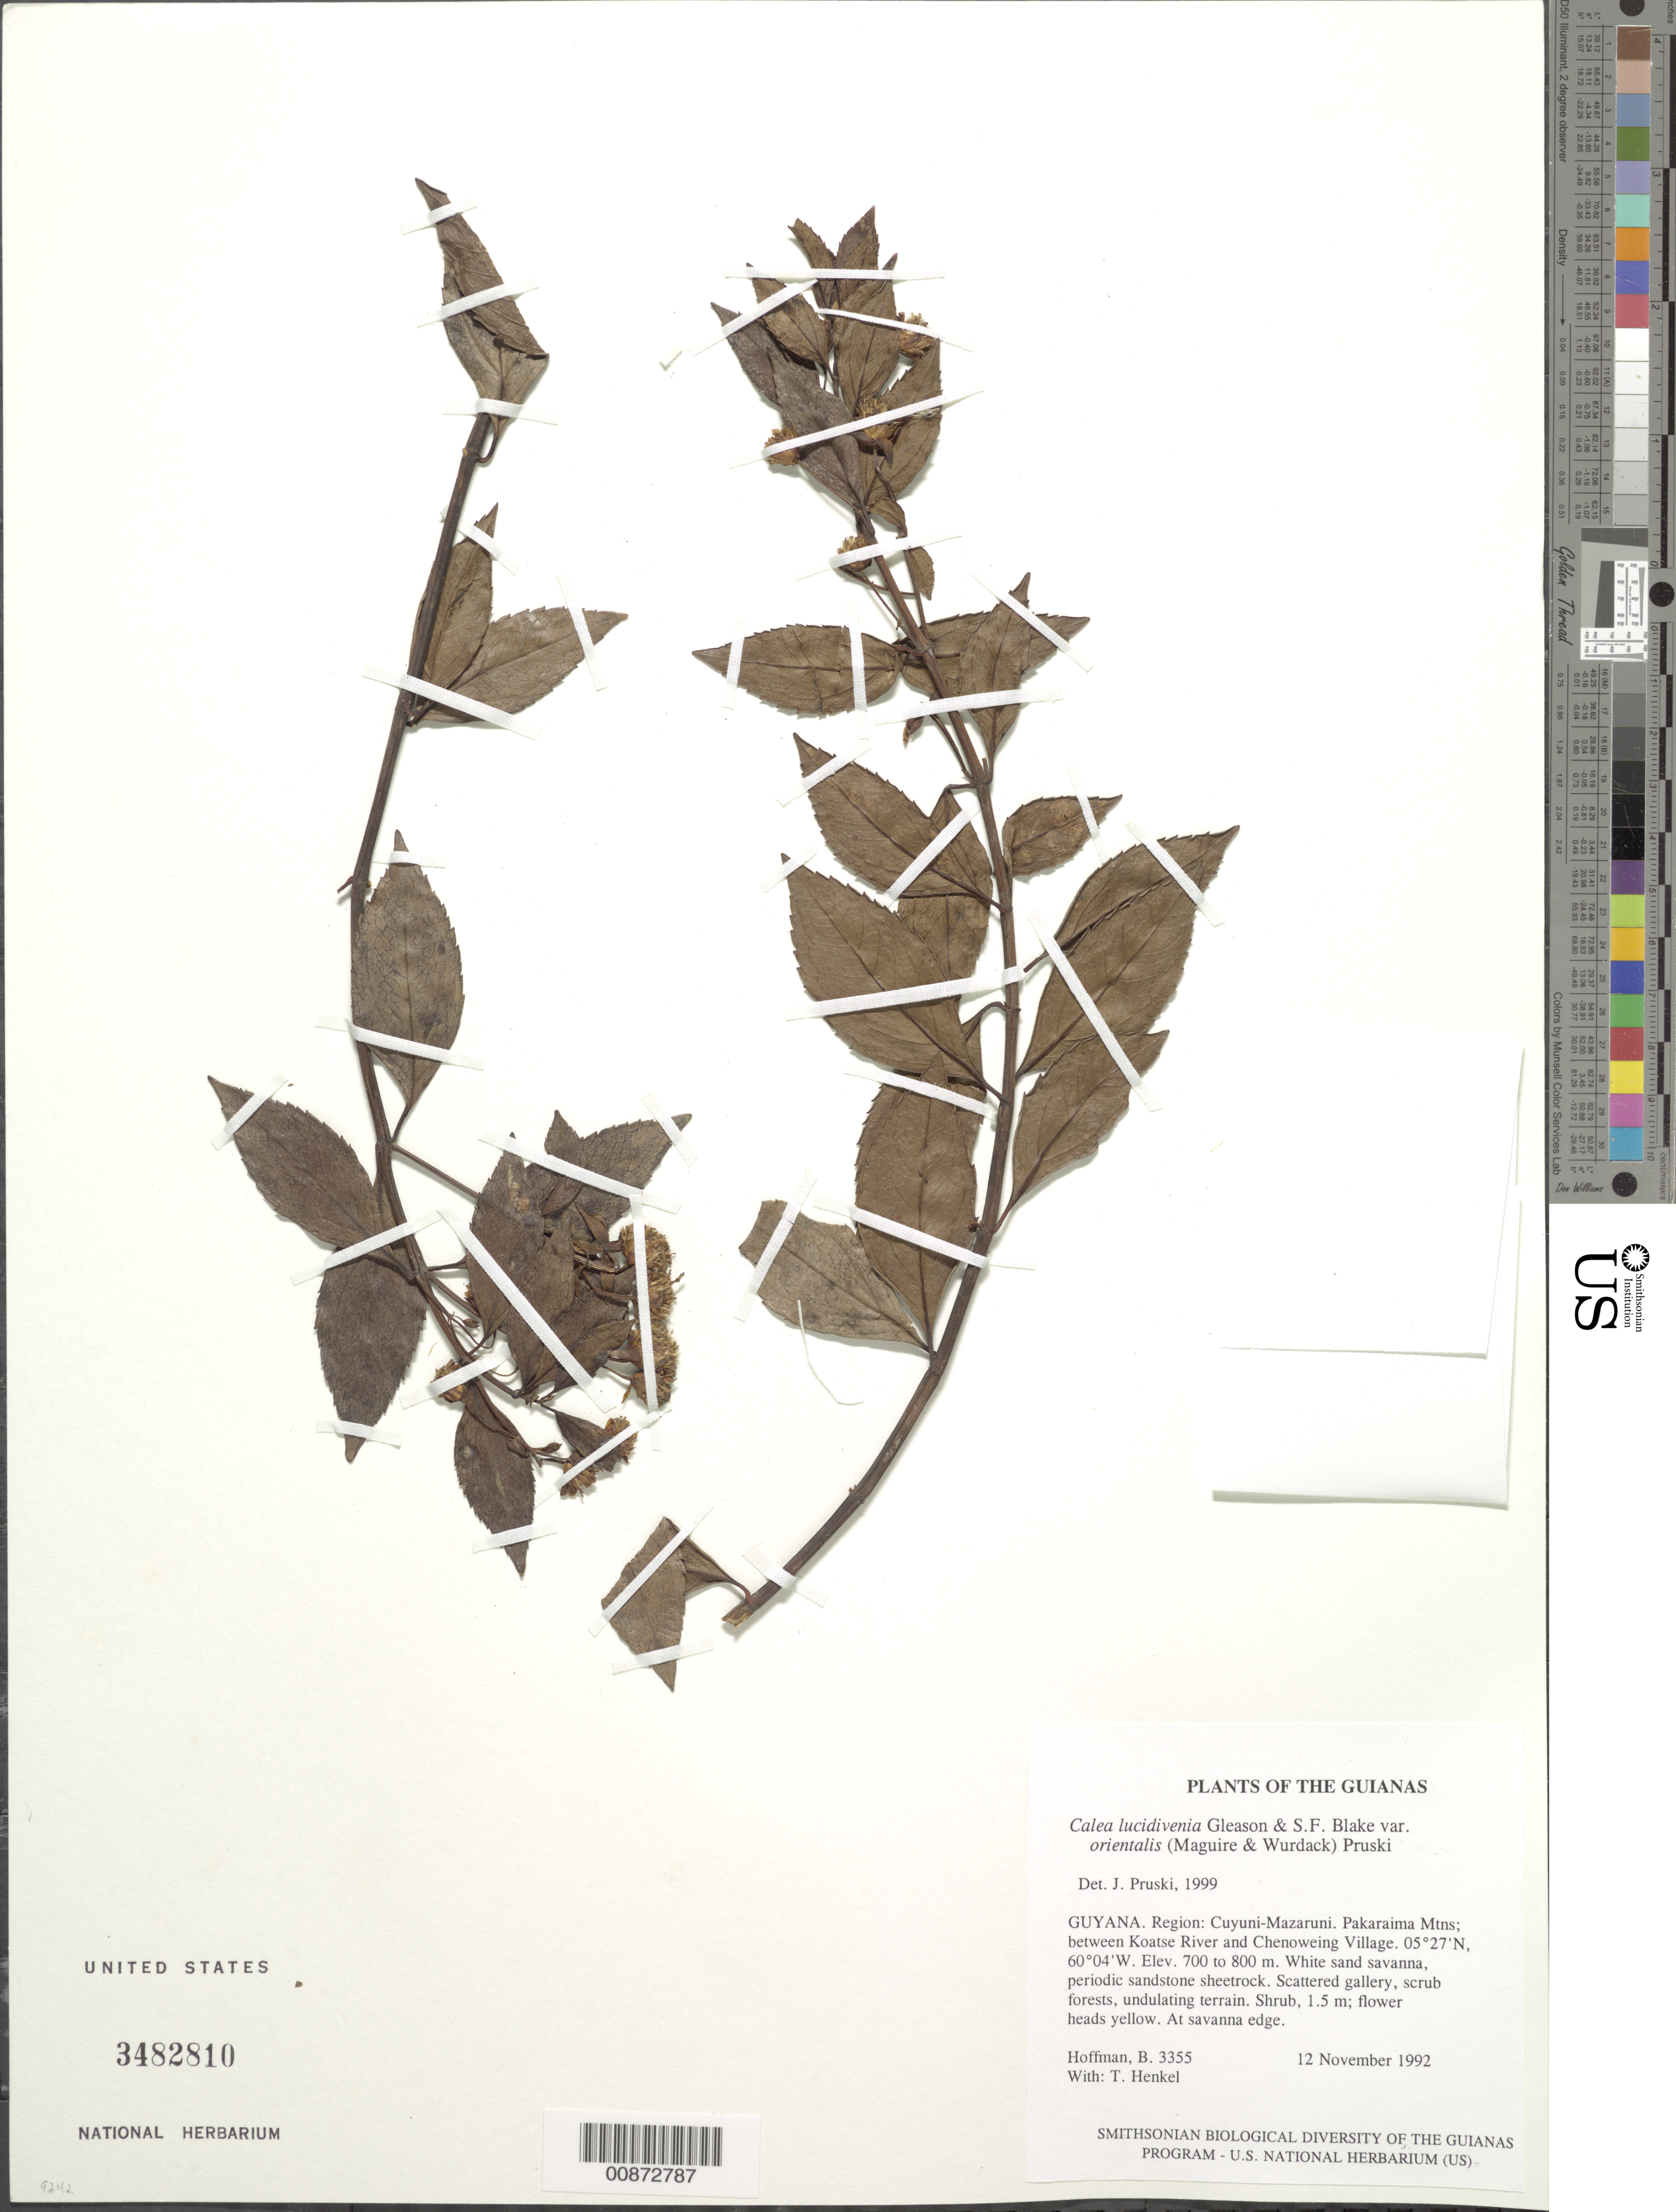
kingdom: Plantae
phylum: Tracheophyta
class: Magnoliopsida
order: Asterales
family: Asteraceae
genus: Calea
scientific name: Calea lucidivenia var. orientalis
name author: (Maguire & Wurdack) Pruski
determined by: Pruski, J. F.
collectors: B. Hoffman & T. Henkel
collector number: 3355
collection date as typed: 12 November 1992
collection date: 1992-11-12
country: Guyana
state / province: Cuyuni-Mazaruni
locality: Pakaraima Mountains; between Koatse River and Chenoweing village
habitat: White sand savanna, periodic sandstone sheetrock. Scattered gallery, scrub forests, undulating terrain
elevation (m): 700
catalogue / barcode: US 3482810